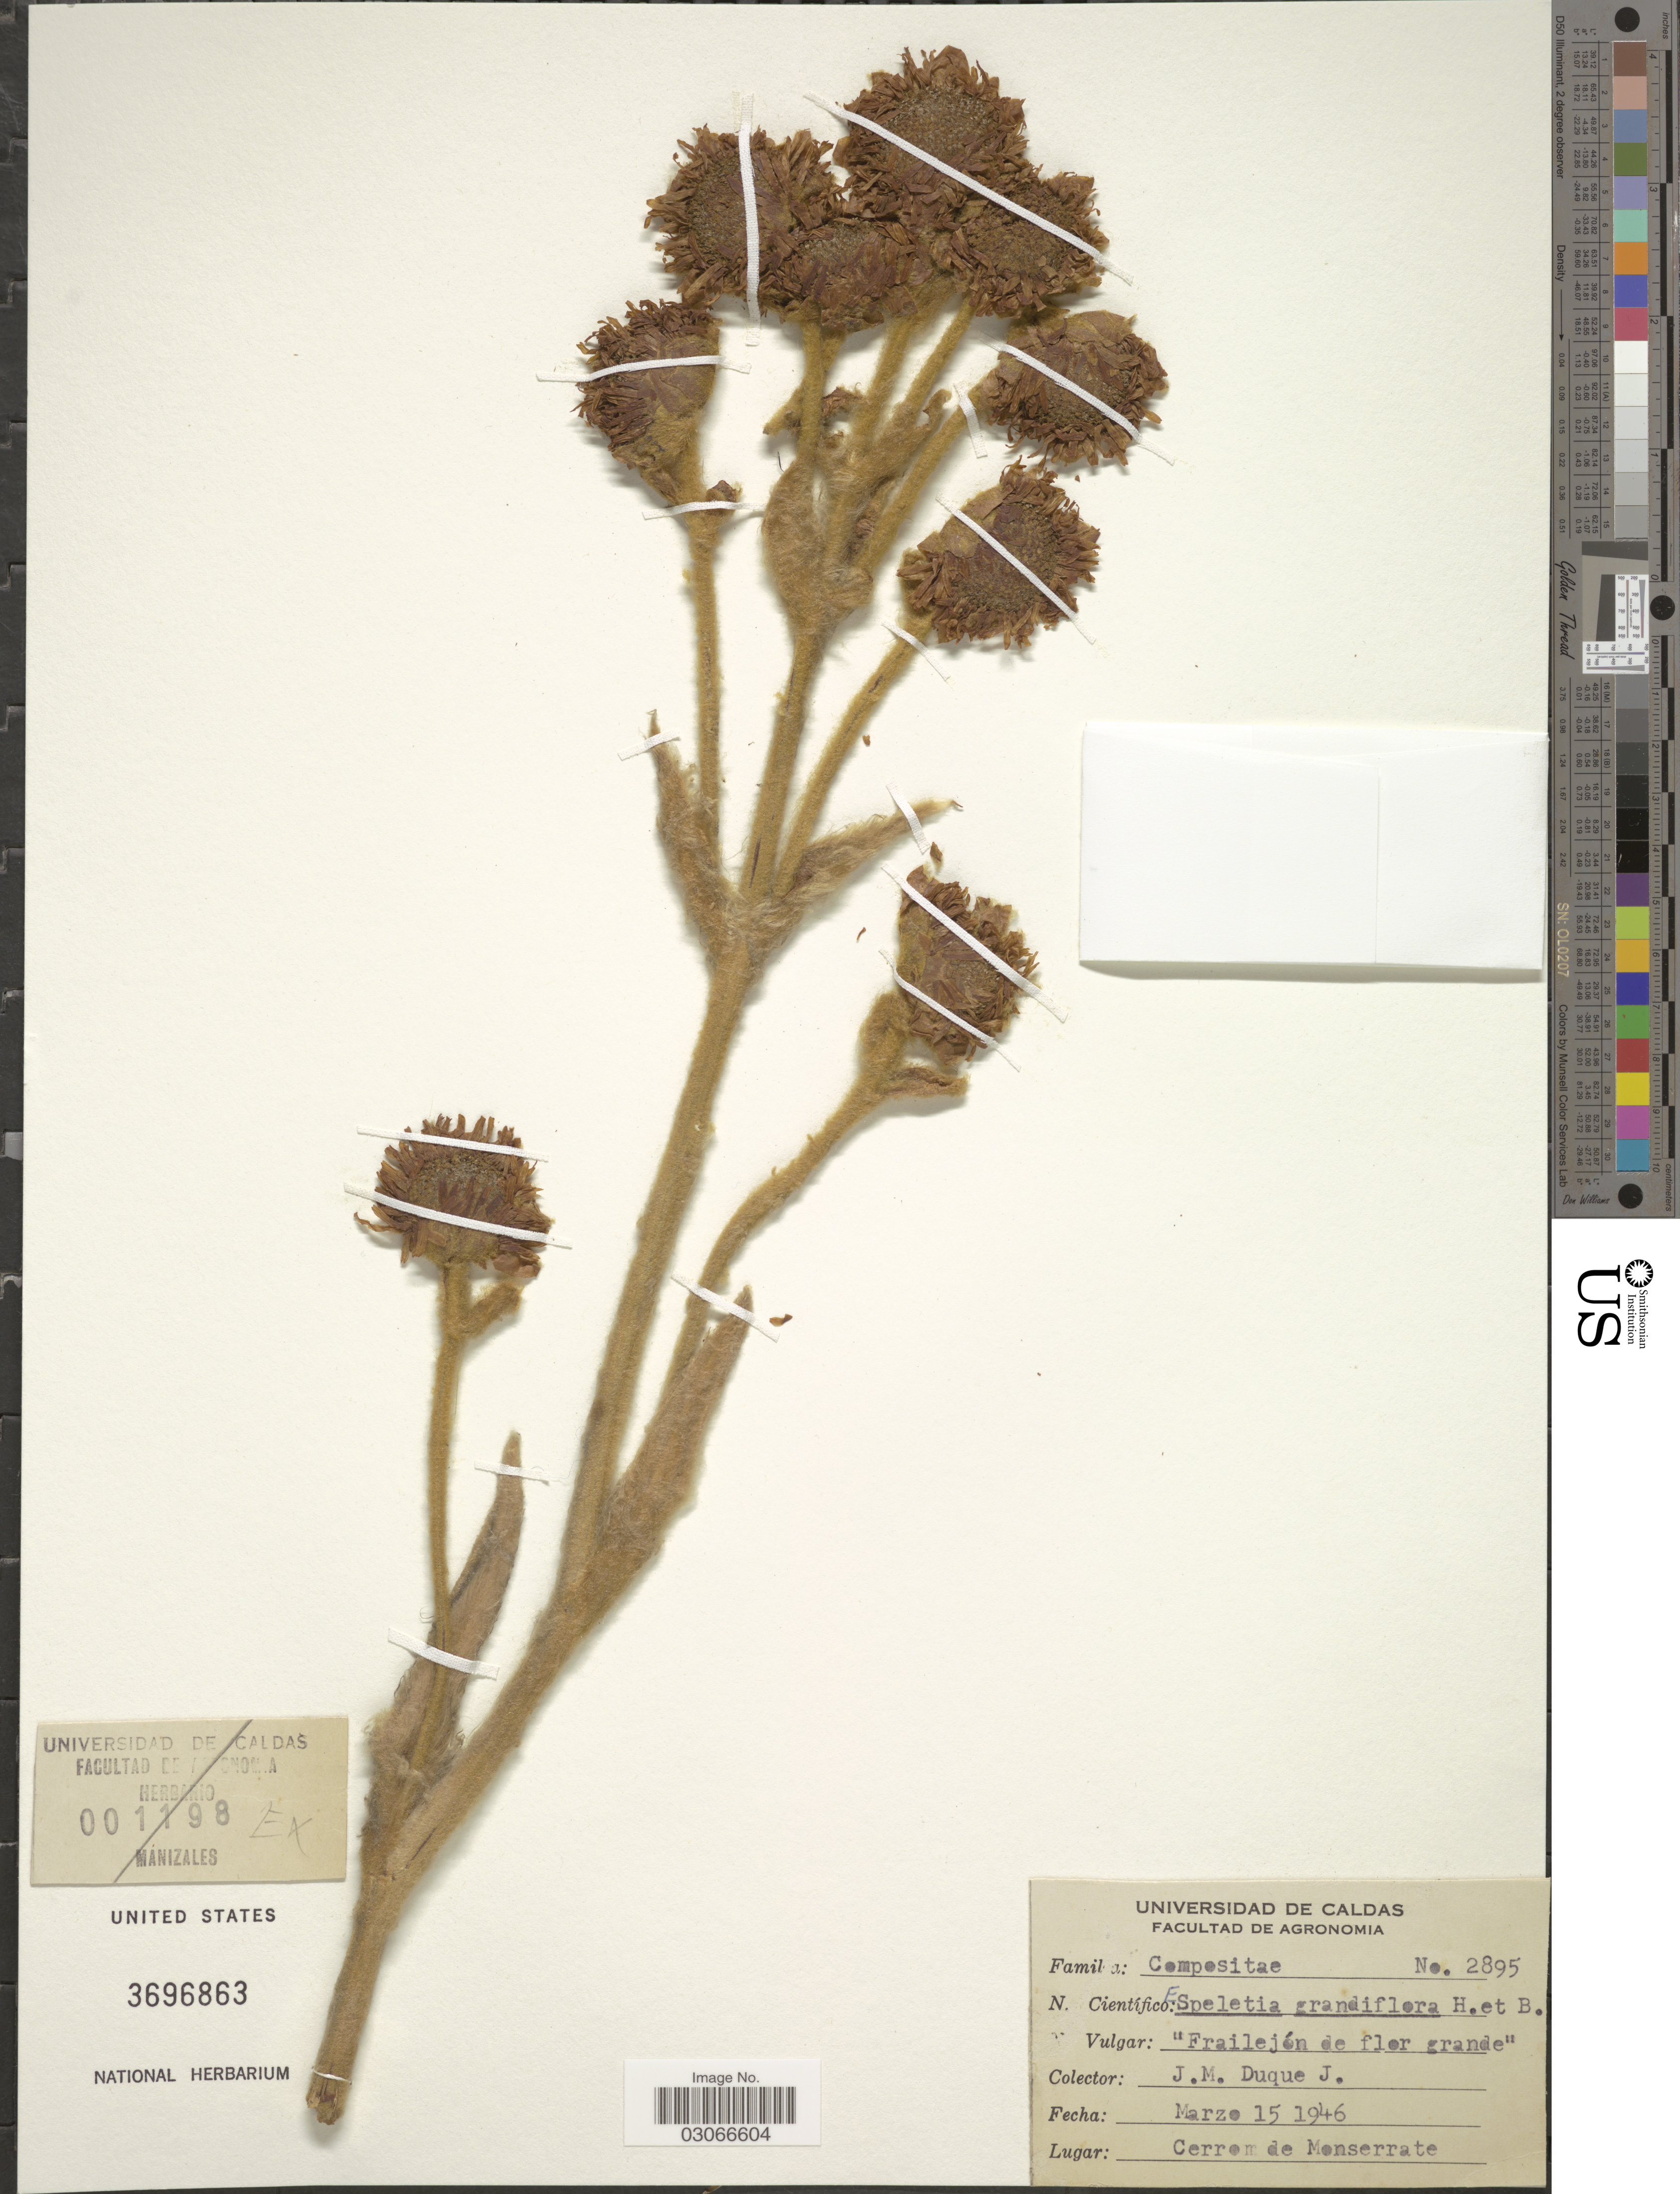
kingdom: Plantae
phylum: Tracheophyta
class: Magnoliopsida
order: Asterales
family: Asteraceae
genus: Espeletia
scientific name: Espeletia grandiflora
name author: Humb. & Bonpl.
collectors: J. M. Duque Jaramillo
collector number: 2859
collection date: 1946-03-15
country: Colombia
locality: Cerrem de Monserrate.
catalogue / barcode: US 3696863